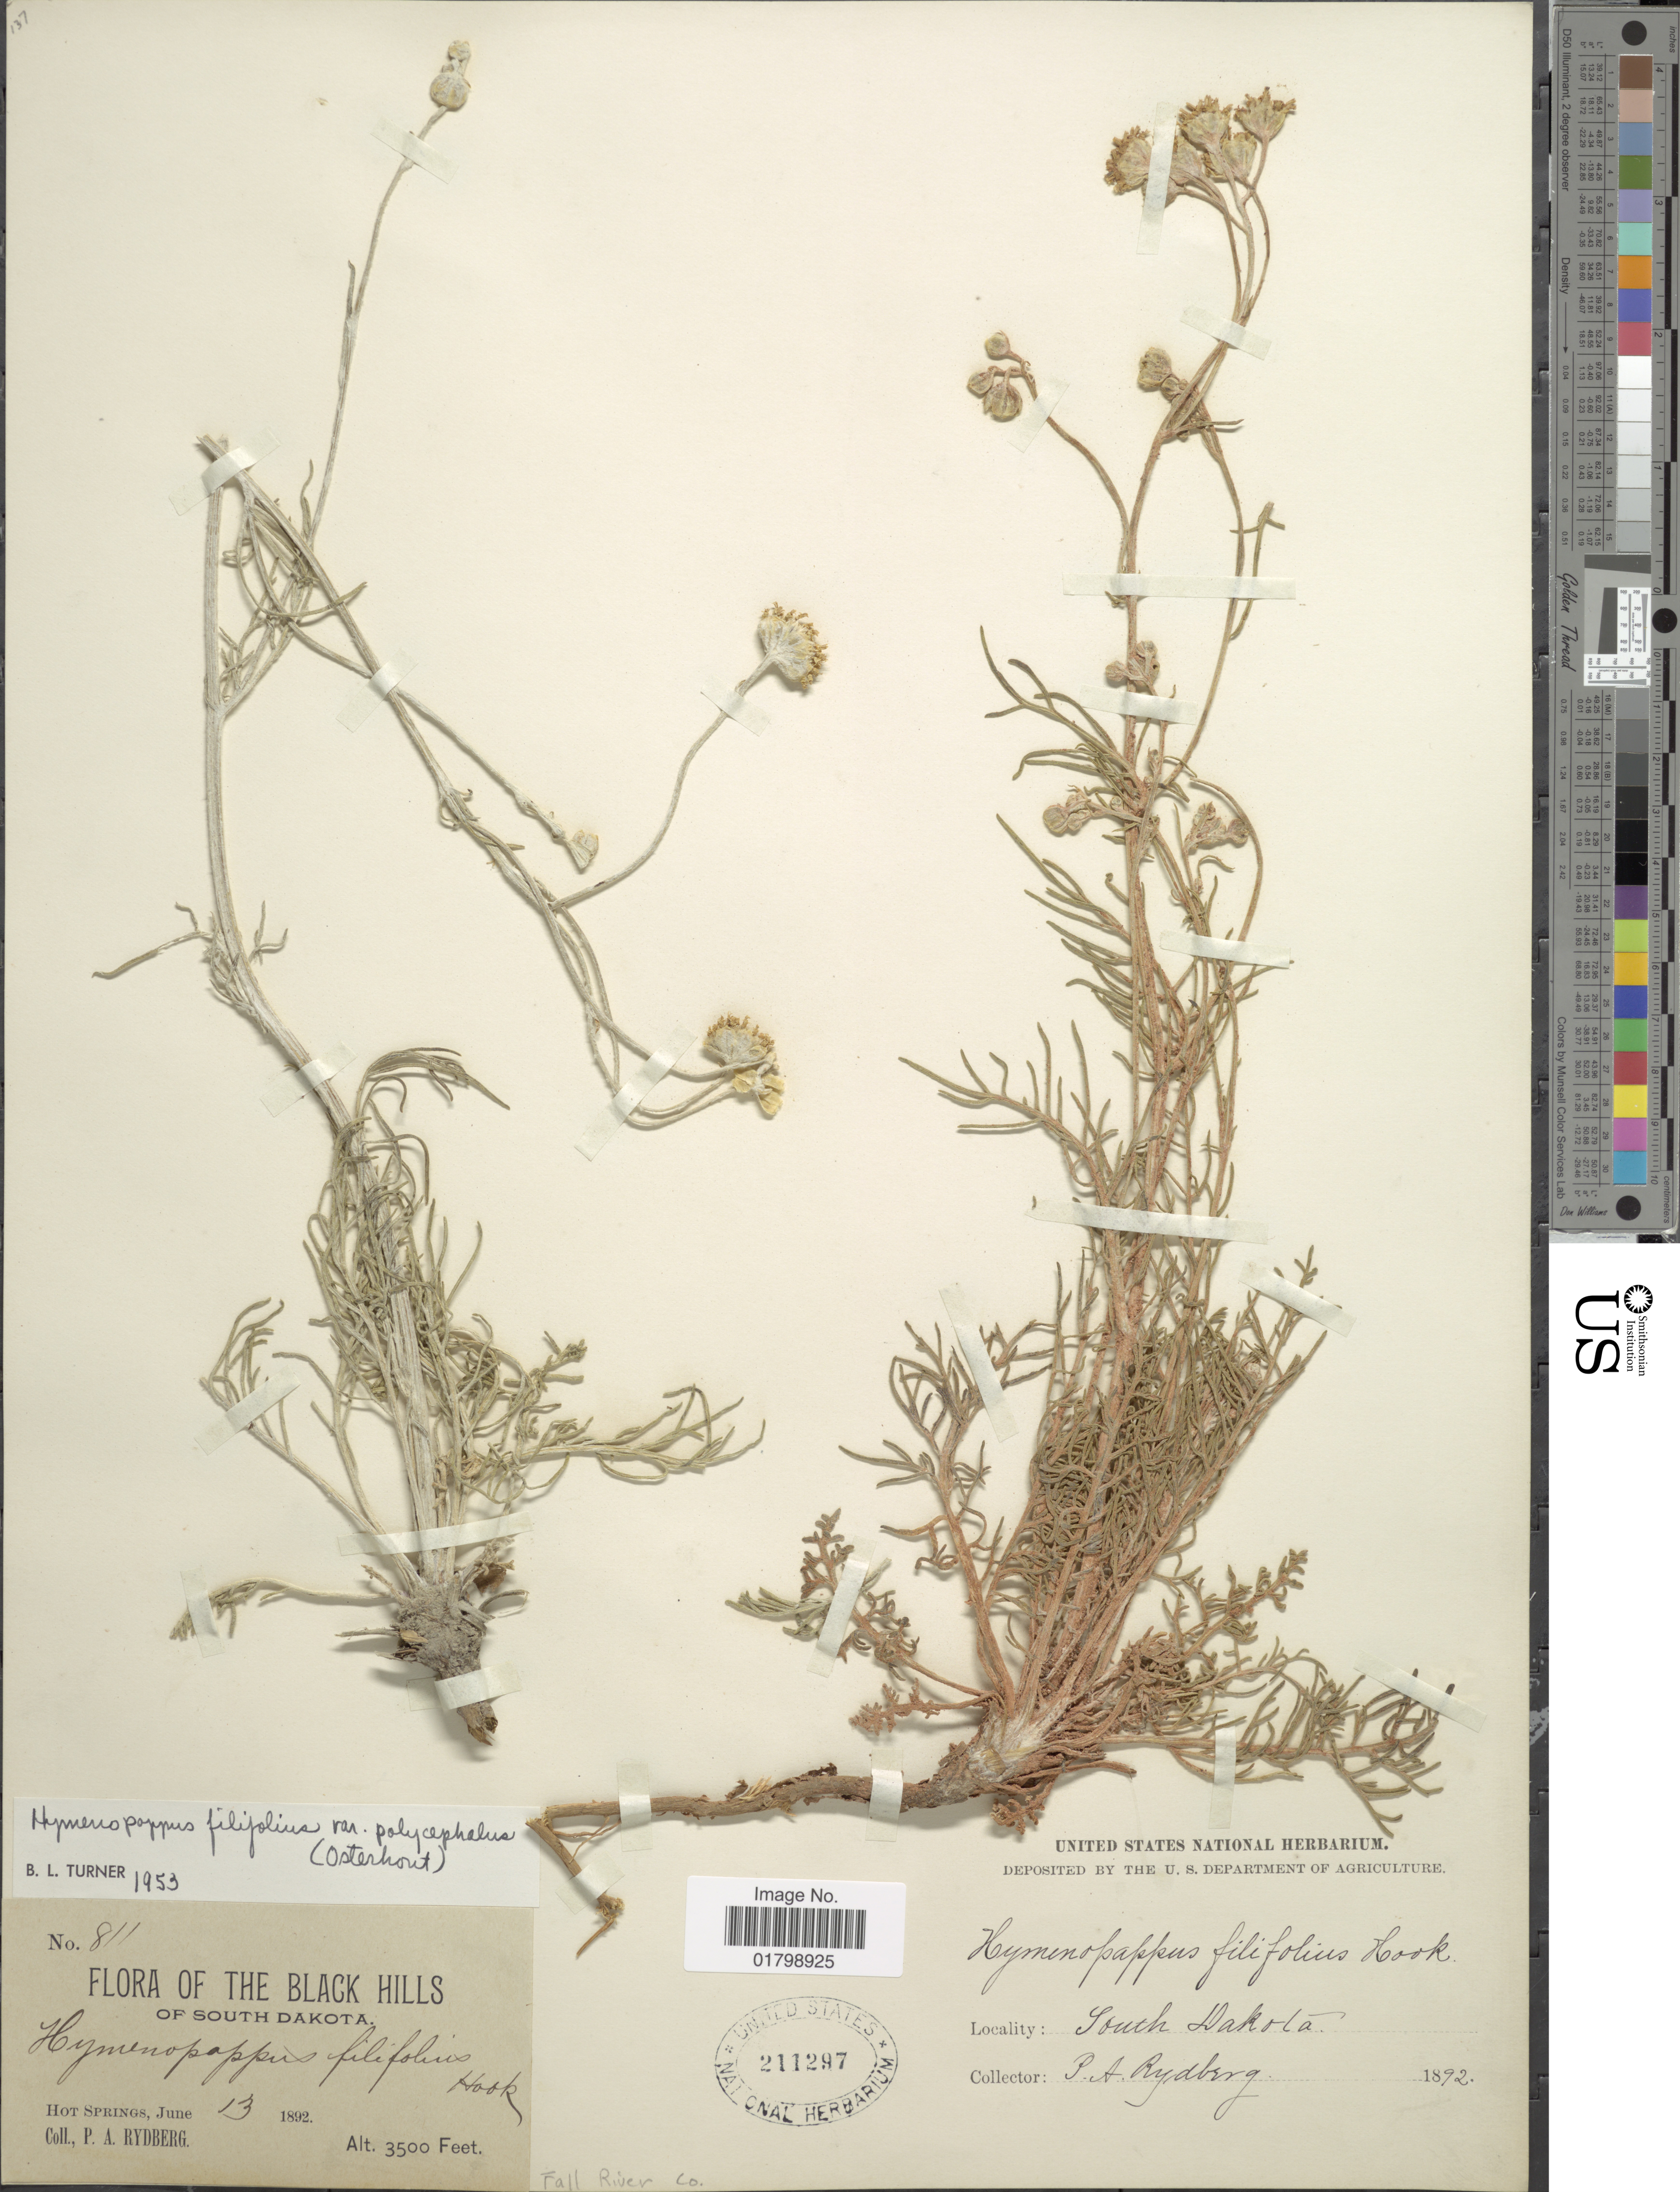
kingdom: Plantae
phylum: Tracheophyta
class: Magnoliopsida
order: Asterales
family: Asteraceae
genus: Hymenopappus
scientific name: Hymenopappus filifolius var. polycephalus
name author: (Osterh.) B.L. Turner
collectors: P. A. Rydberg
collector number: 811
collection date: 1892-06-13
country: United States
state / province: South Dakota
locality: The Black Hills, Hot Springs, Fall River Co.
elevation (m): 1067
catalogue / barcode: US 211297